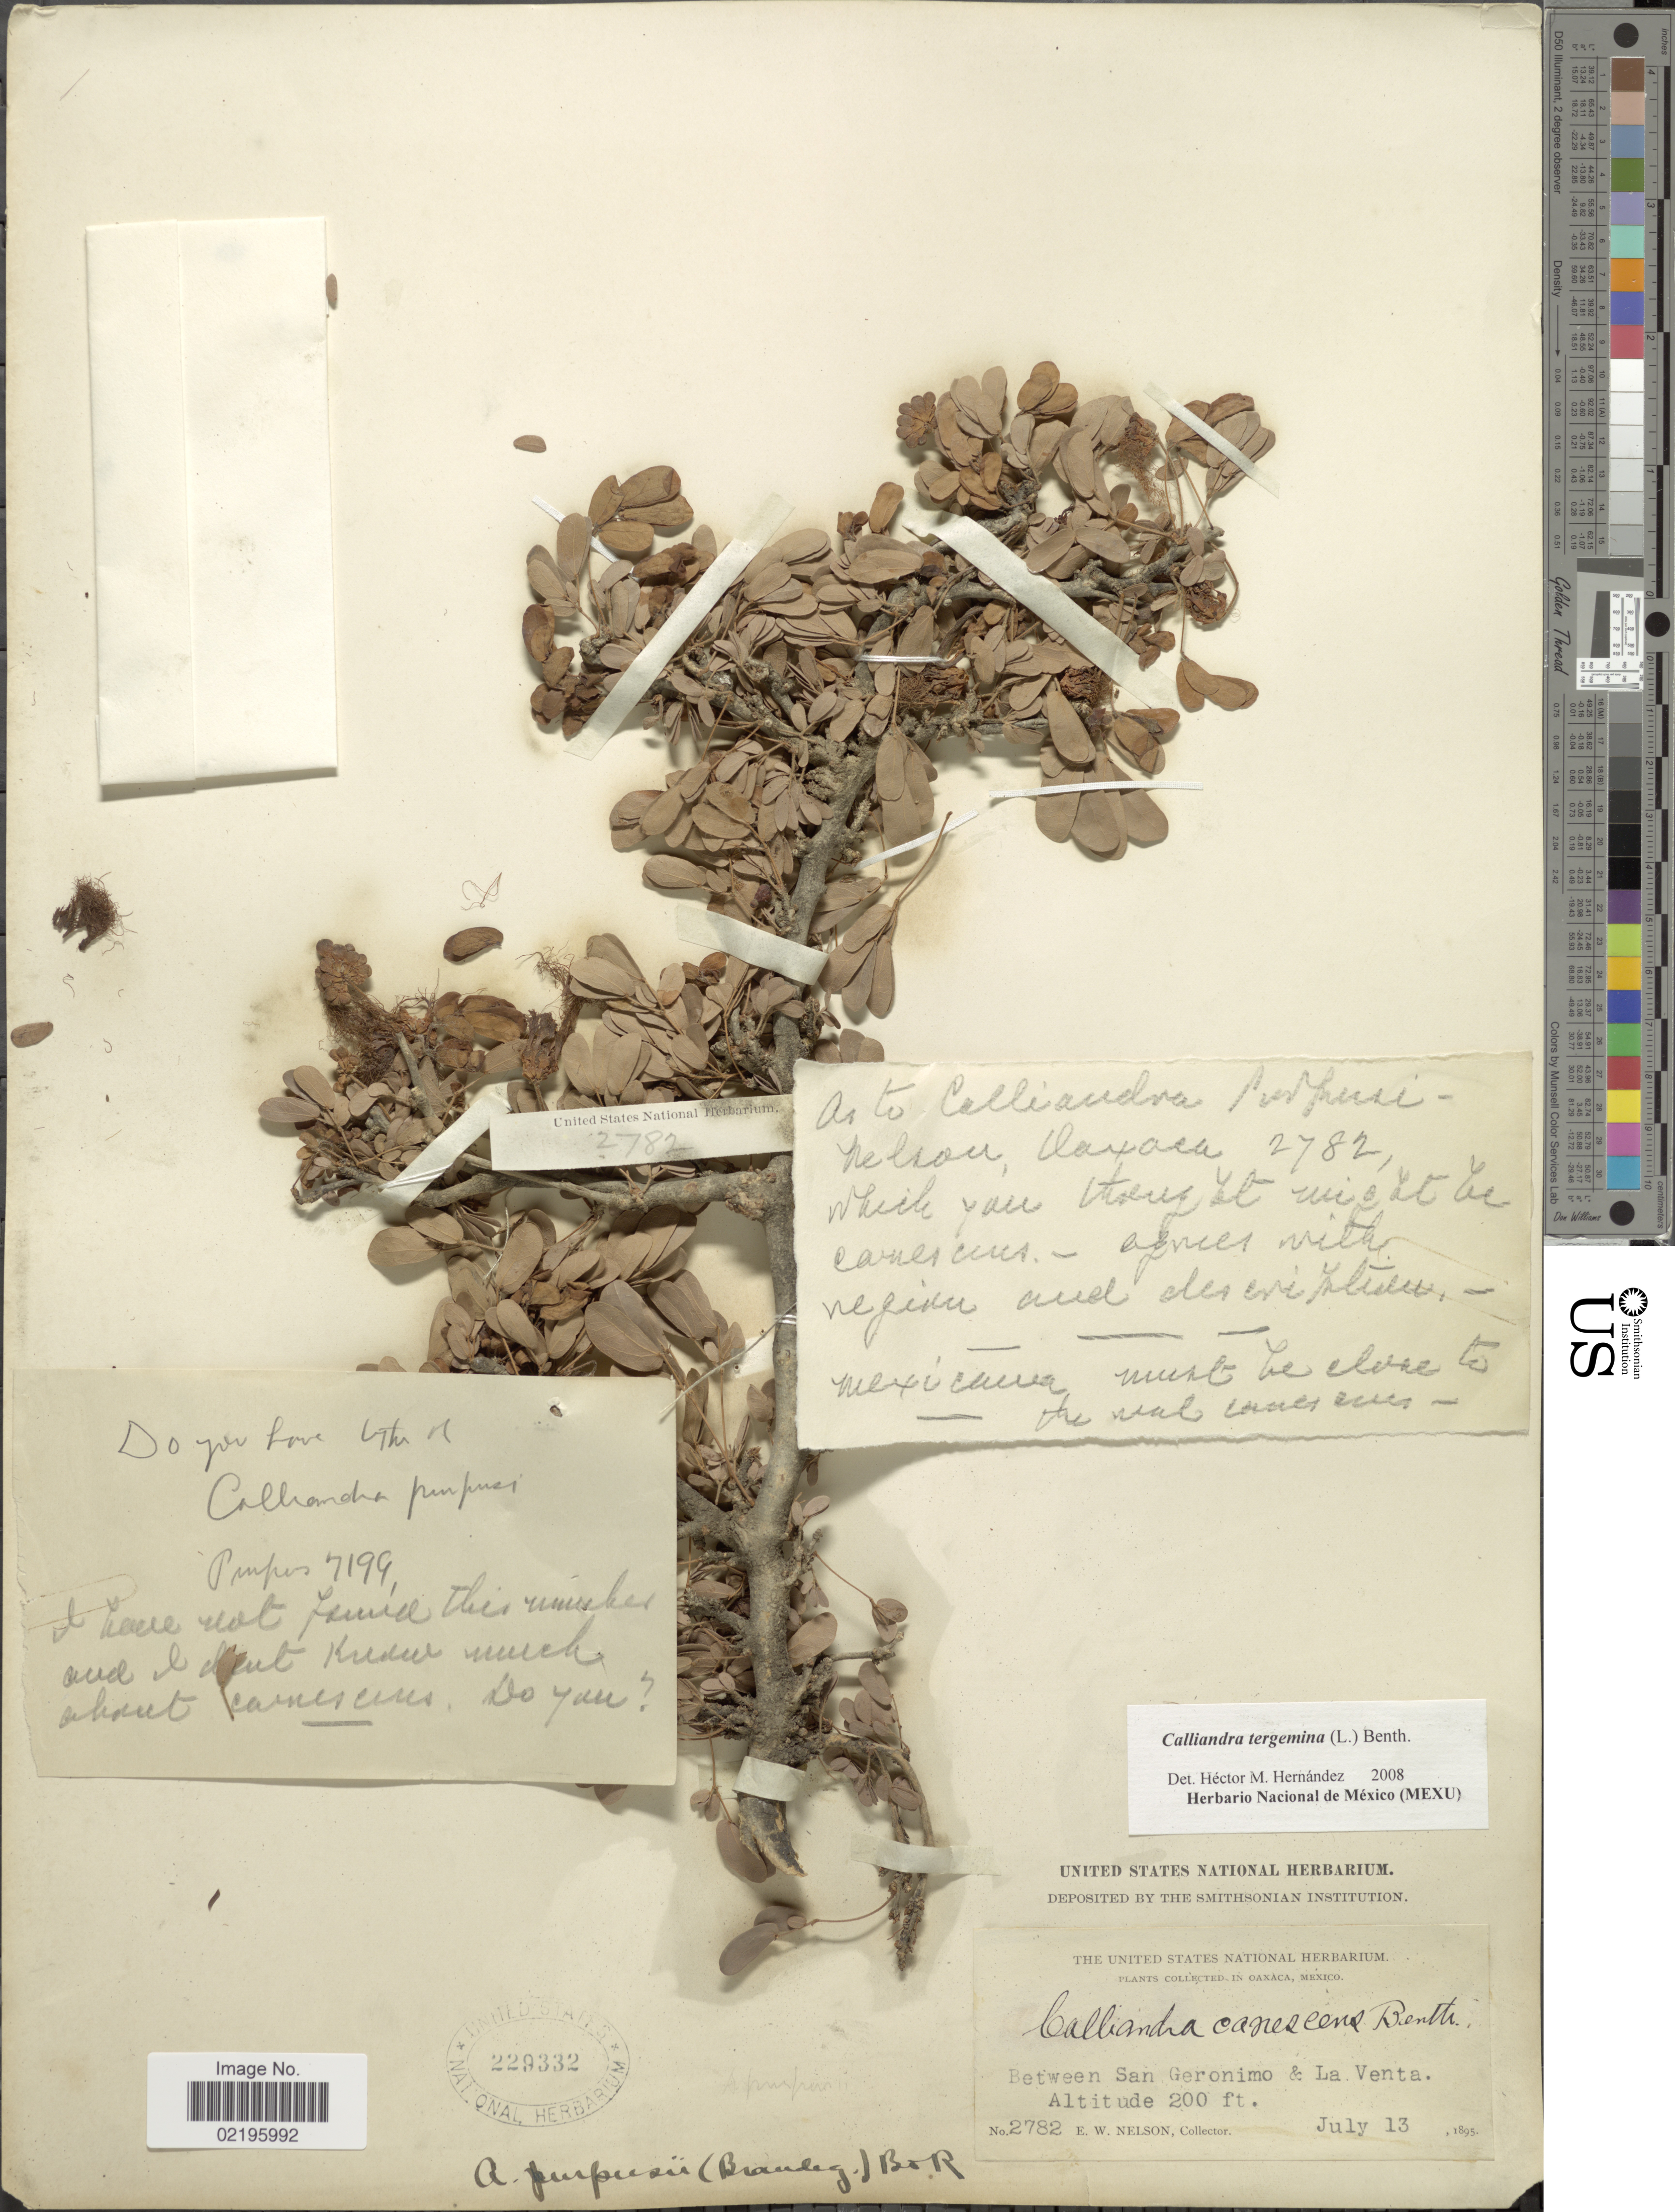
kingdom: Plantae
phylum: Tracheophyta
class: Magnoliopsida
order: Fabales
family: Fabaceae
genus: Calliandra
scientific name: Calliandra tergemina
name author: (L.) Benth.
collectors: E. W. Nelson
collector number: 2782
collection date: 1895-07-13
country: Mexico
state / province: Oaxaca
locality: Between San Geronimo & La Venta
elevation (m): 61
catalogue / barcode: US 229332